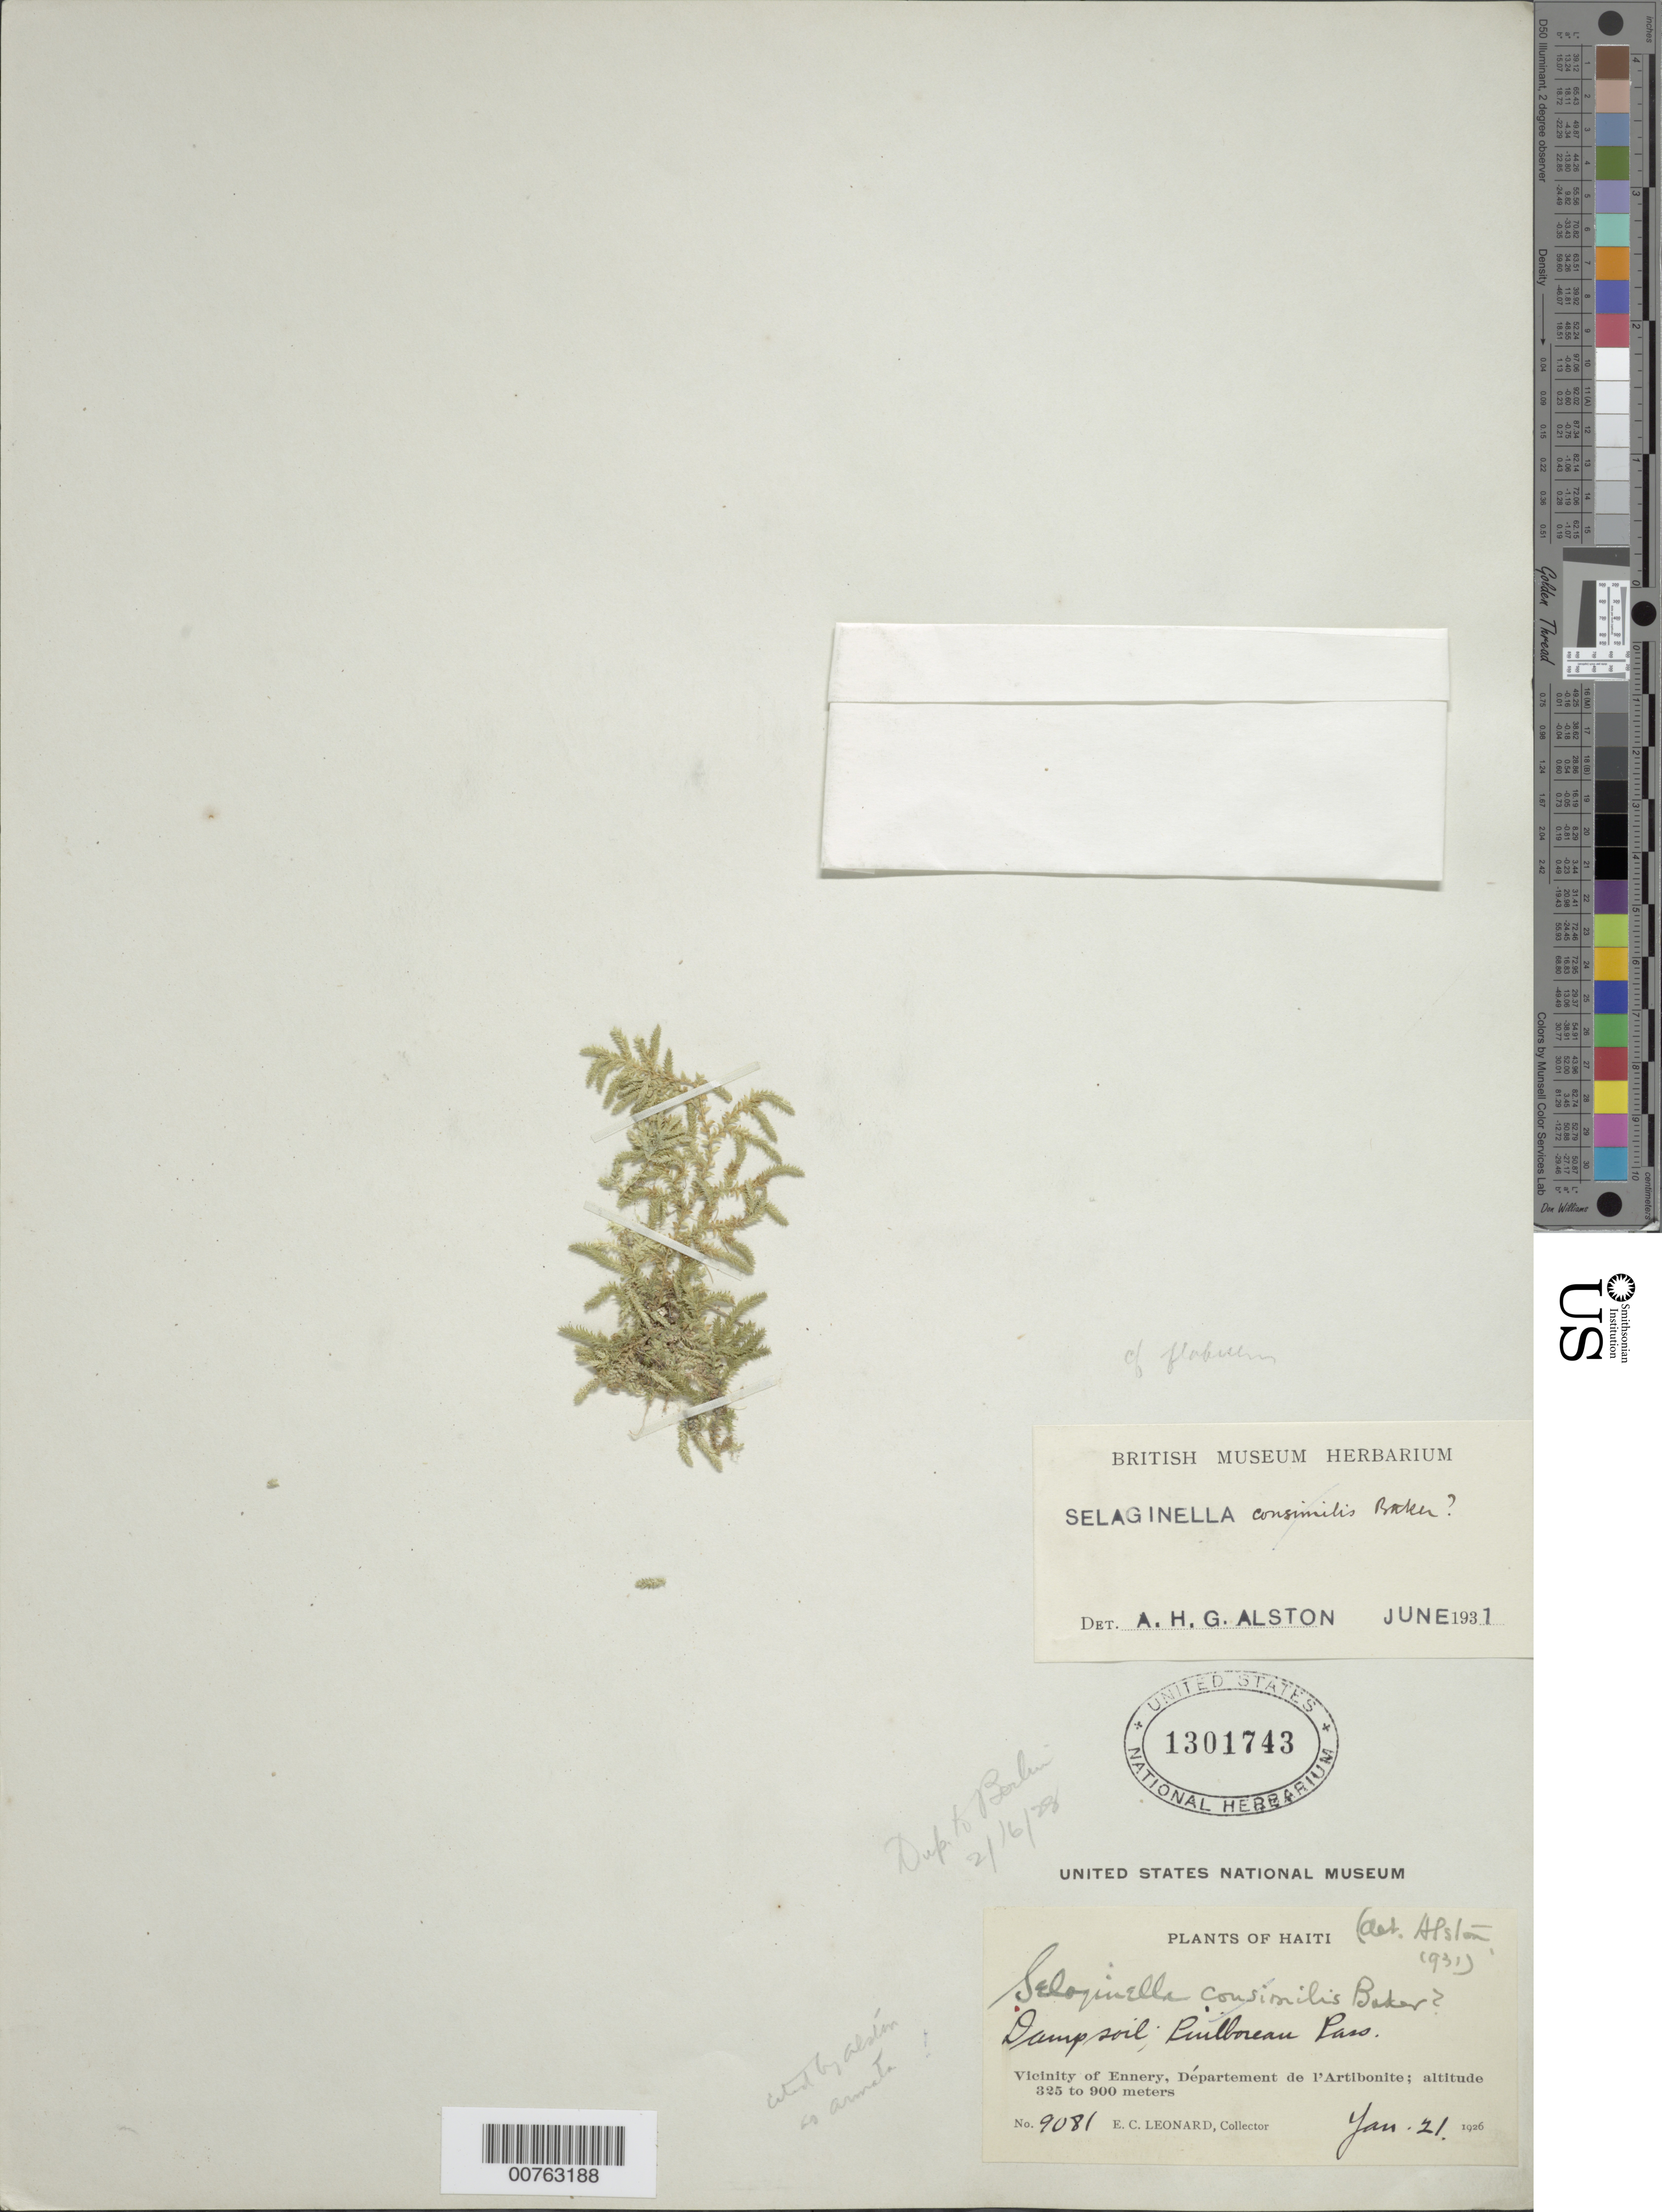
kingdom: Plantae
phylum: Tracheophyta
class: Lycopodiopsida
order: Selaginellales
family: Selaginellaceae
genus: Selaginella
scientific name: Selaginella armata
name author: Baker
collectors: E. C. Leonard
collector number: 9081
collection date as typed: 21 Jan 1926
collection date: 1926-01-21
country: Haiti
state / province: Artibonite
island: Hispaniola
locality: Vicinity of Ennery. Departement de l'Artibonite. Puilloneau Pass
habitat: Damp soil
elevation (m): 325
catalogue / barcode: US 1301743